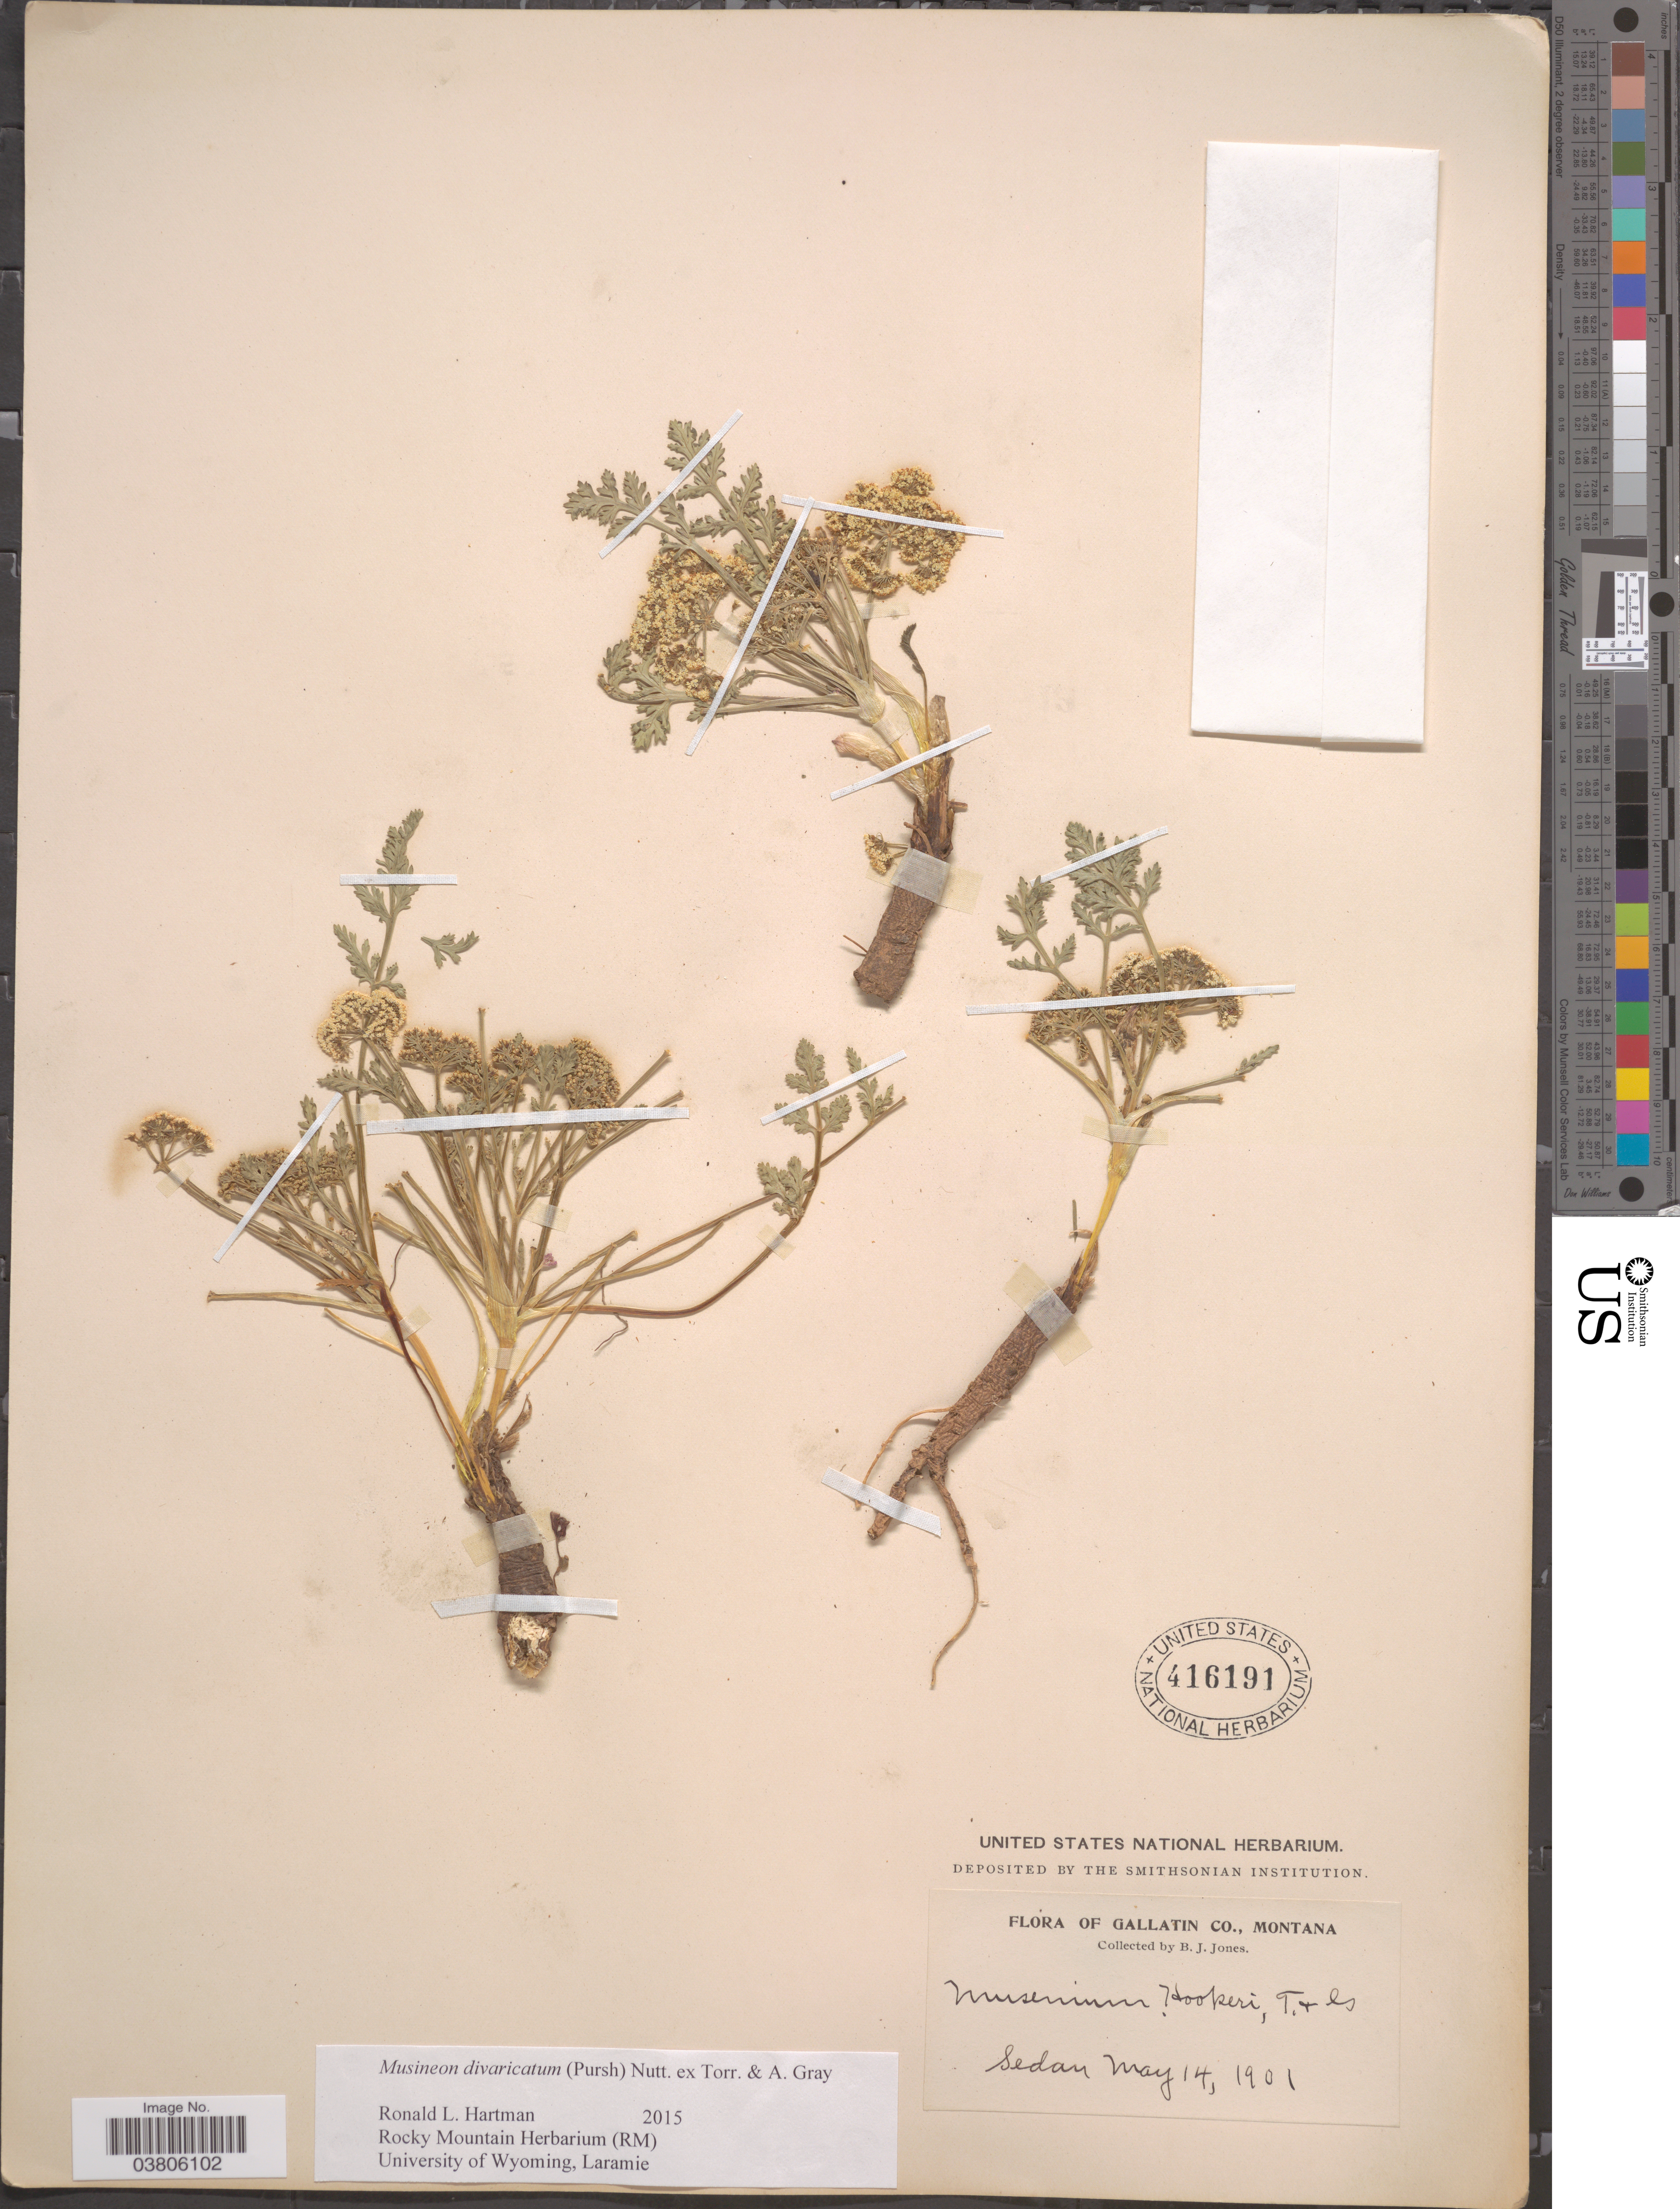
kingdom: Plantae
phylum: Tracheophyta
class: Magnoliopsida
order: Apiales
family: Apiaceae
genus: Musineon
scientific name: Musineon divaricatum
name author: (Pursh) Nutt.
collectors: B. Jones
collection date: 1901-05-14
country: United States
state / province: Montana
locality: Gallatin Co. Sedan [unsure placement].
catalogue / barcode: US 416191